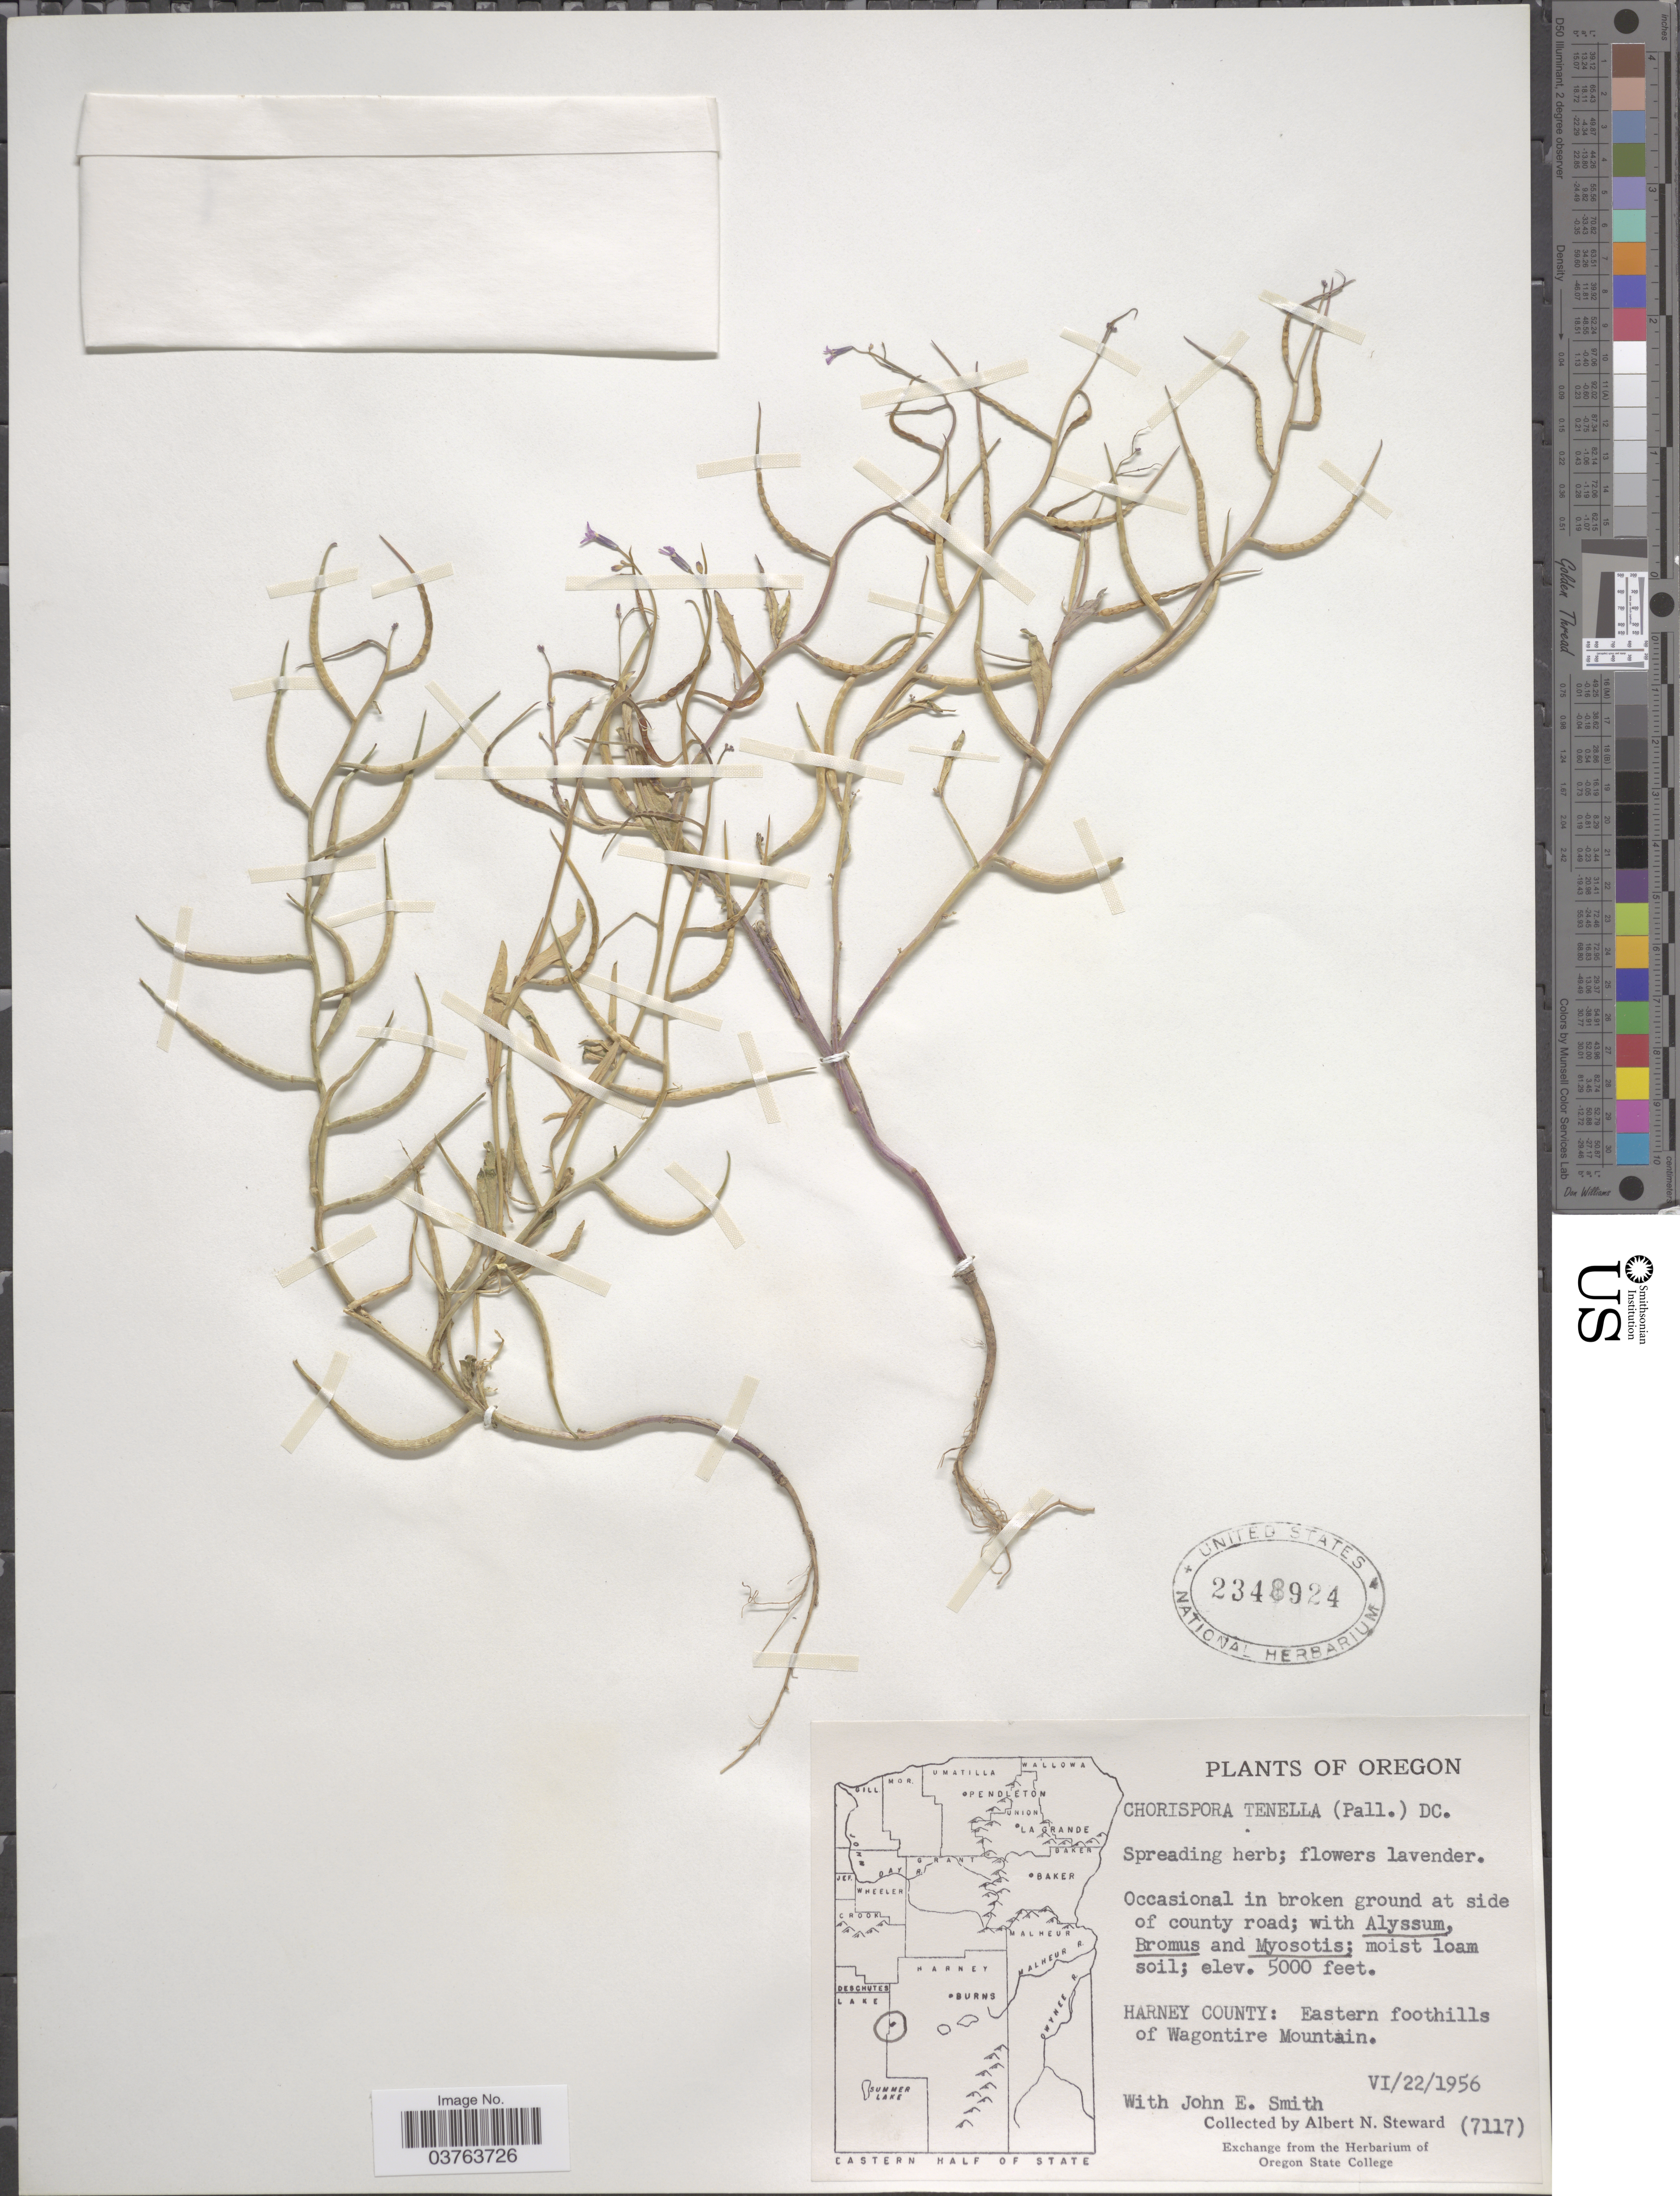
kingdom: Plantae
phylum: Tracheophyta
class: Magnoliopsida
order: Brassicales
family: Brassicaceae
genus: Chorispora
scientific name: Chorispora tenella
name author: DC.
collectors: A. N. Steward & J. Smith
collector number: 7117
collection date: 1956-06-22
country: United States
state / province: Oregon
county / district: Harney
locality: Occasional in broeken ground at side of county road. Harney County: Eastern foothills of Wagontire Mountain.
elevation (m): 1524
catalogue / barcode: US 2348924